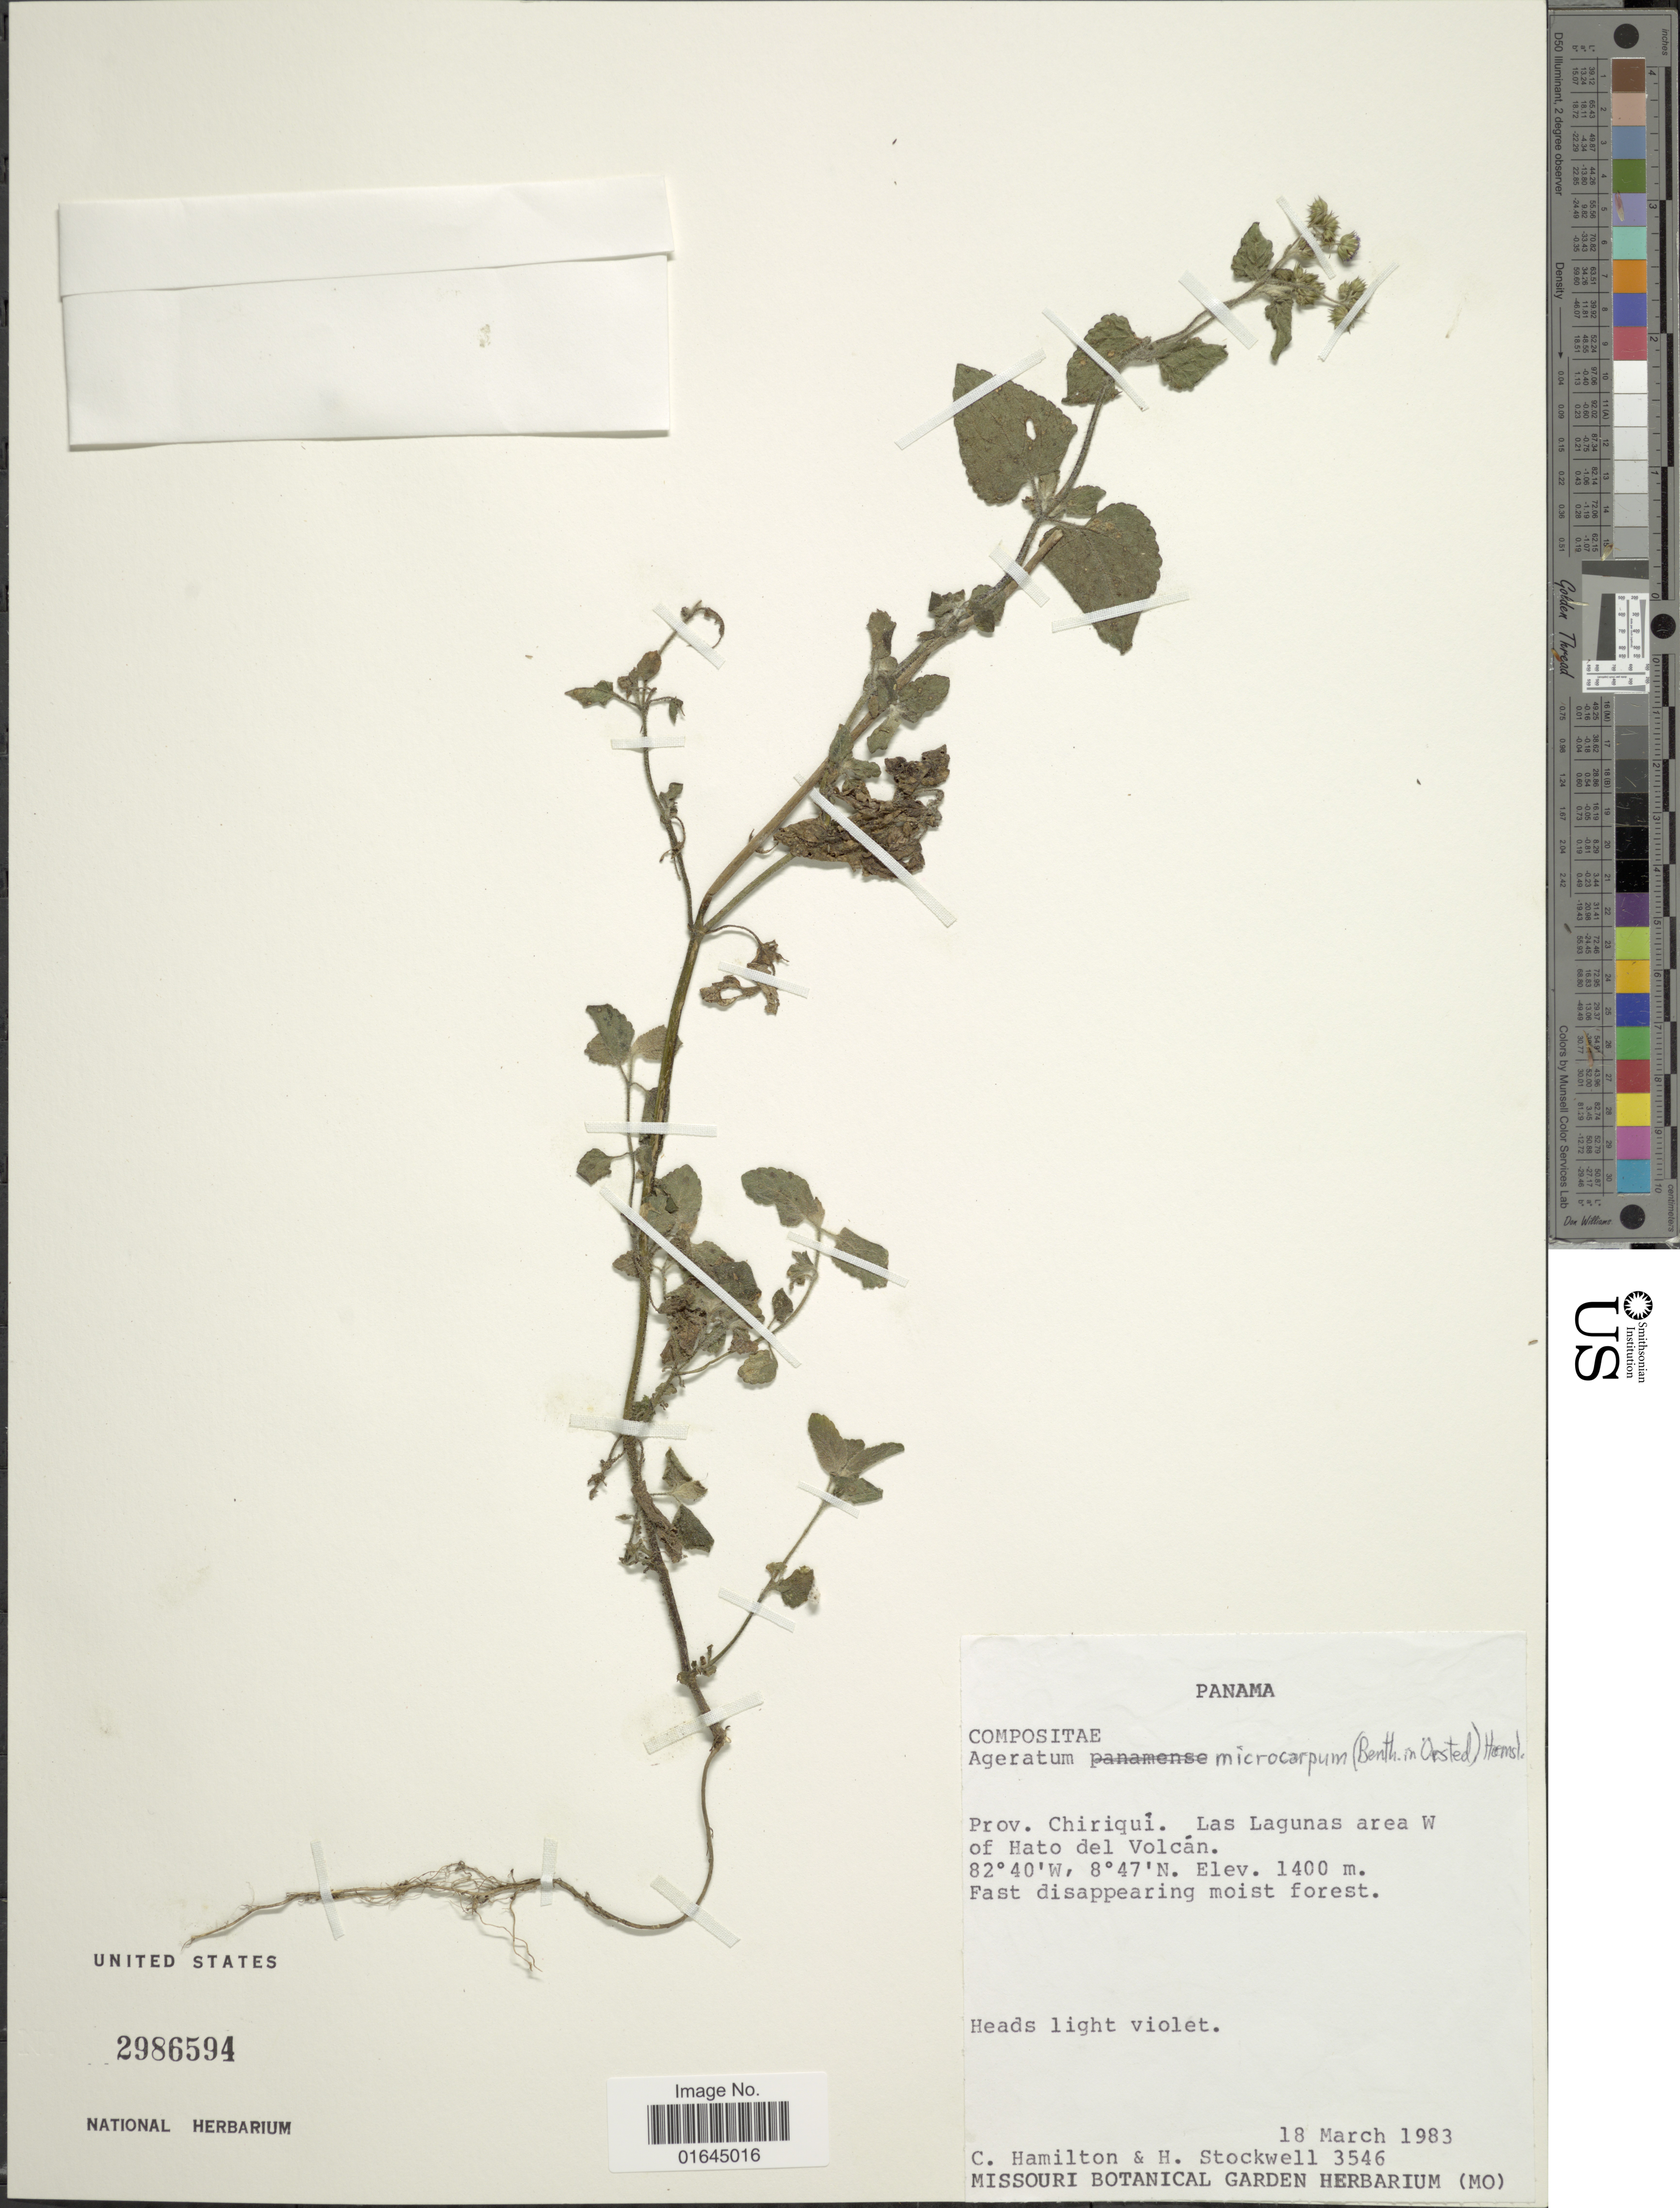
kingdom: Plantae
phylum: Tracheophyta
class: Magnoliopsida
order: Asterales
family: Asteraceae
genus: Ageratum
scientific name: Ageratum microcarpum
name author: (Benth. ex Oerst.) Hemsl.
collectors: C. Hamilton & H. Stockwell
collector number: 3546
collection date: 1983-03-18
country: Panama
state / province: Chiriqui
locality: Las Lagunas area W of Hato del Volcán.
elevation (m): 1400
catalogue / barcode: US 2986594